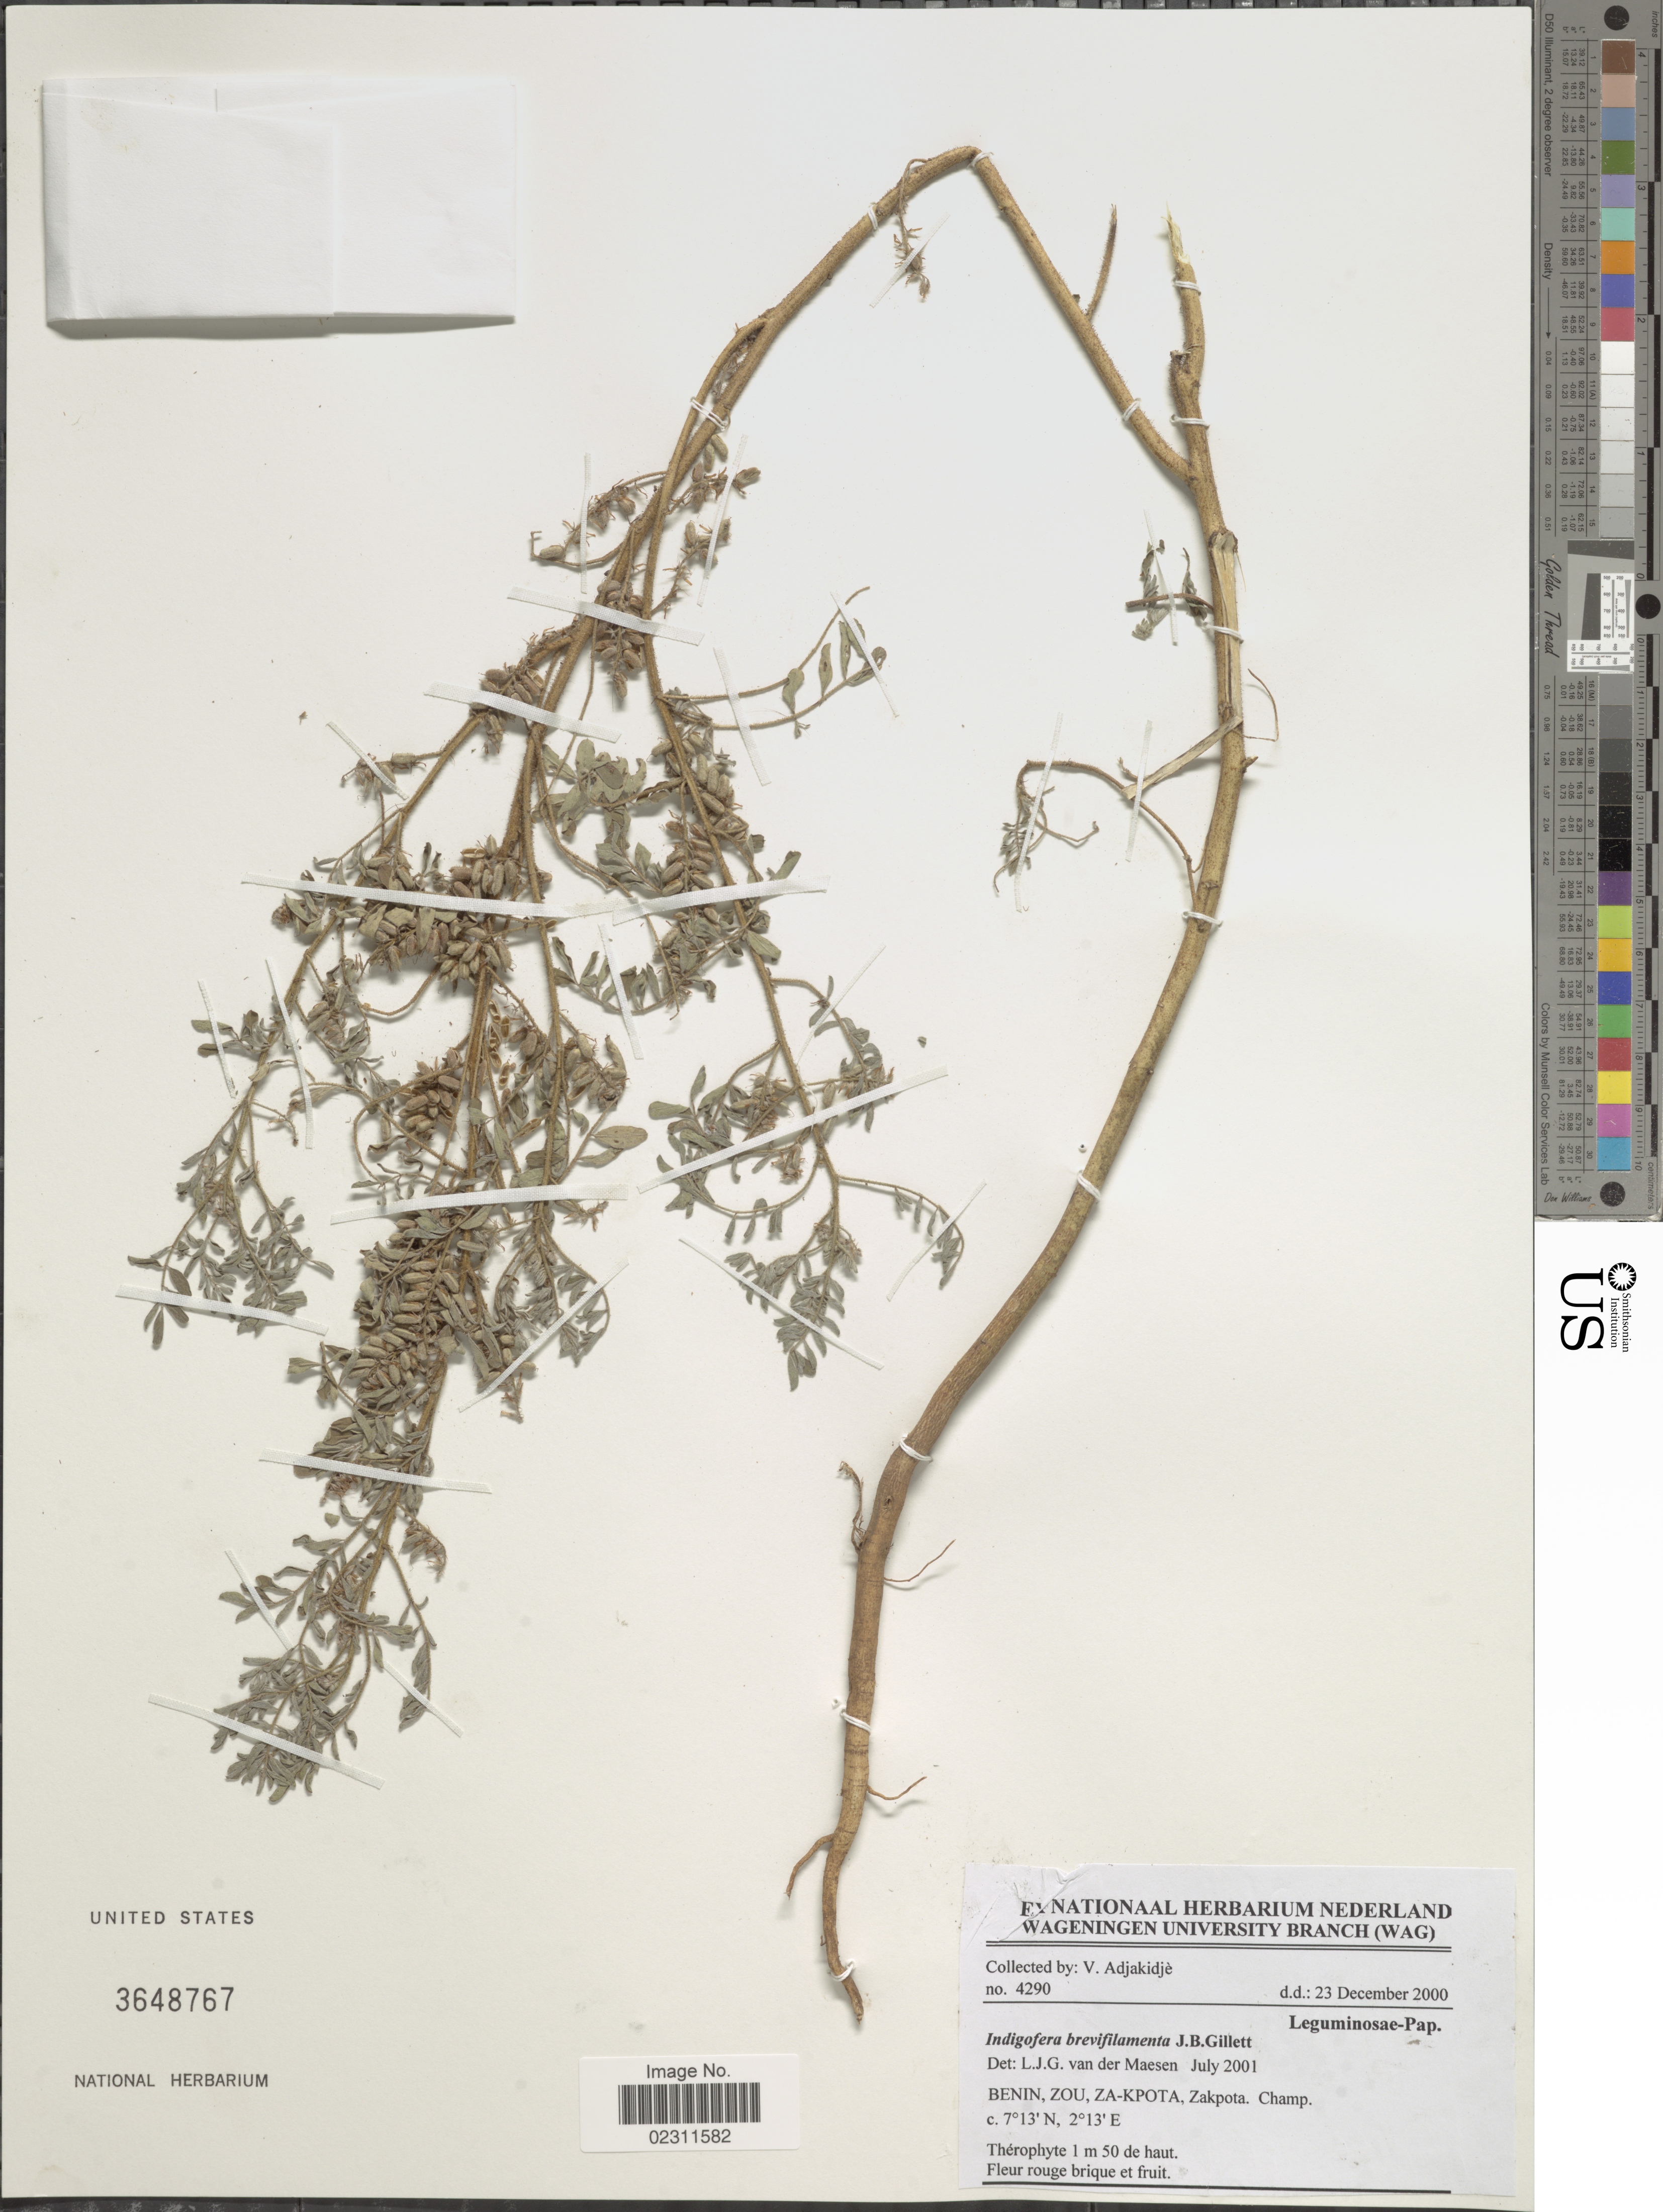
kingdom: Plantae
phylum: Tracheophyta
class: Magnoliopsida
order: Fabales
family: Fabaceae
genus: Indigofera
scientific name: Indigofera brevifilamenta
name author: J.B. Gillett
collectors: V. Adjakidjè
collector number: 4290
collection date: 2000-12-23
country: Benin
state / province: Zou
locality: Za-Kpota, Zakpota, Champ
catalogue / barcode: US 3648767